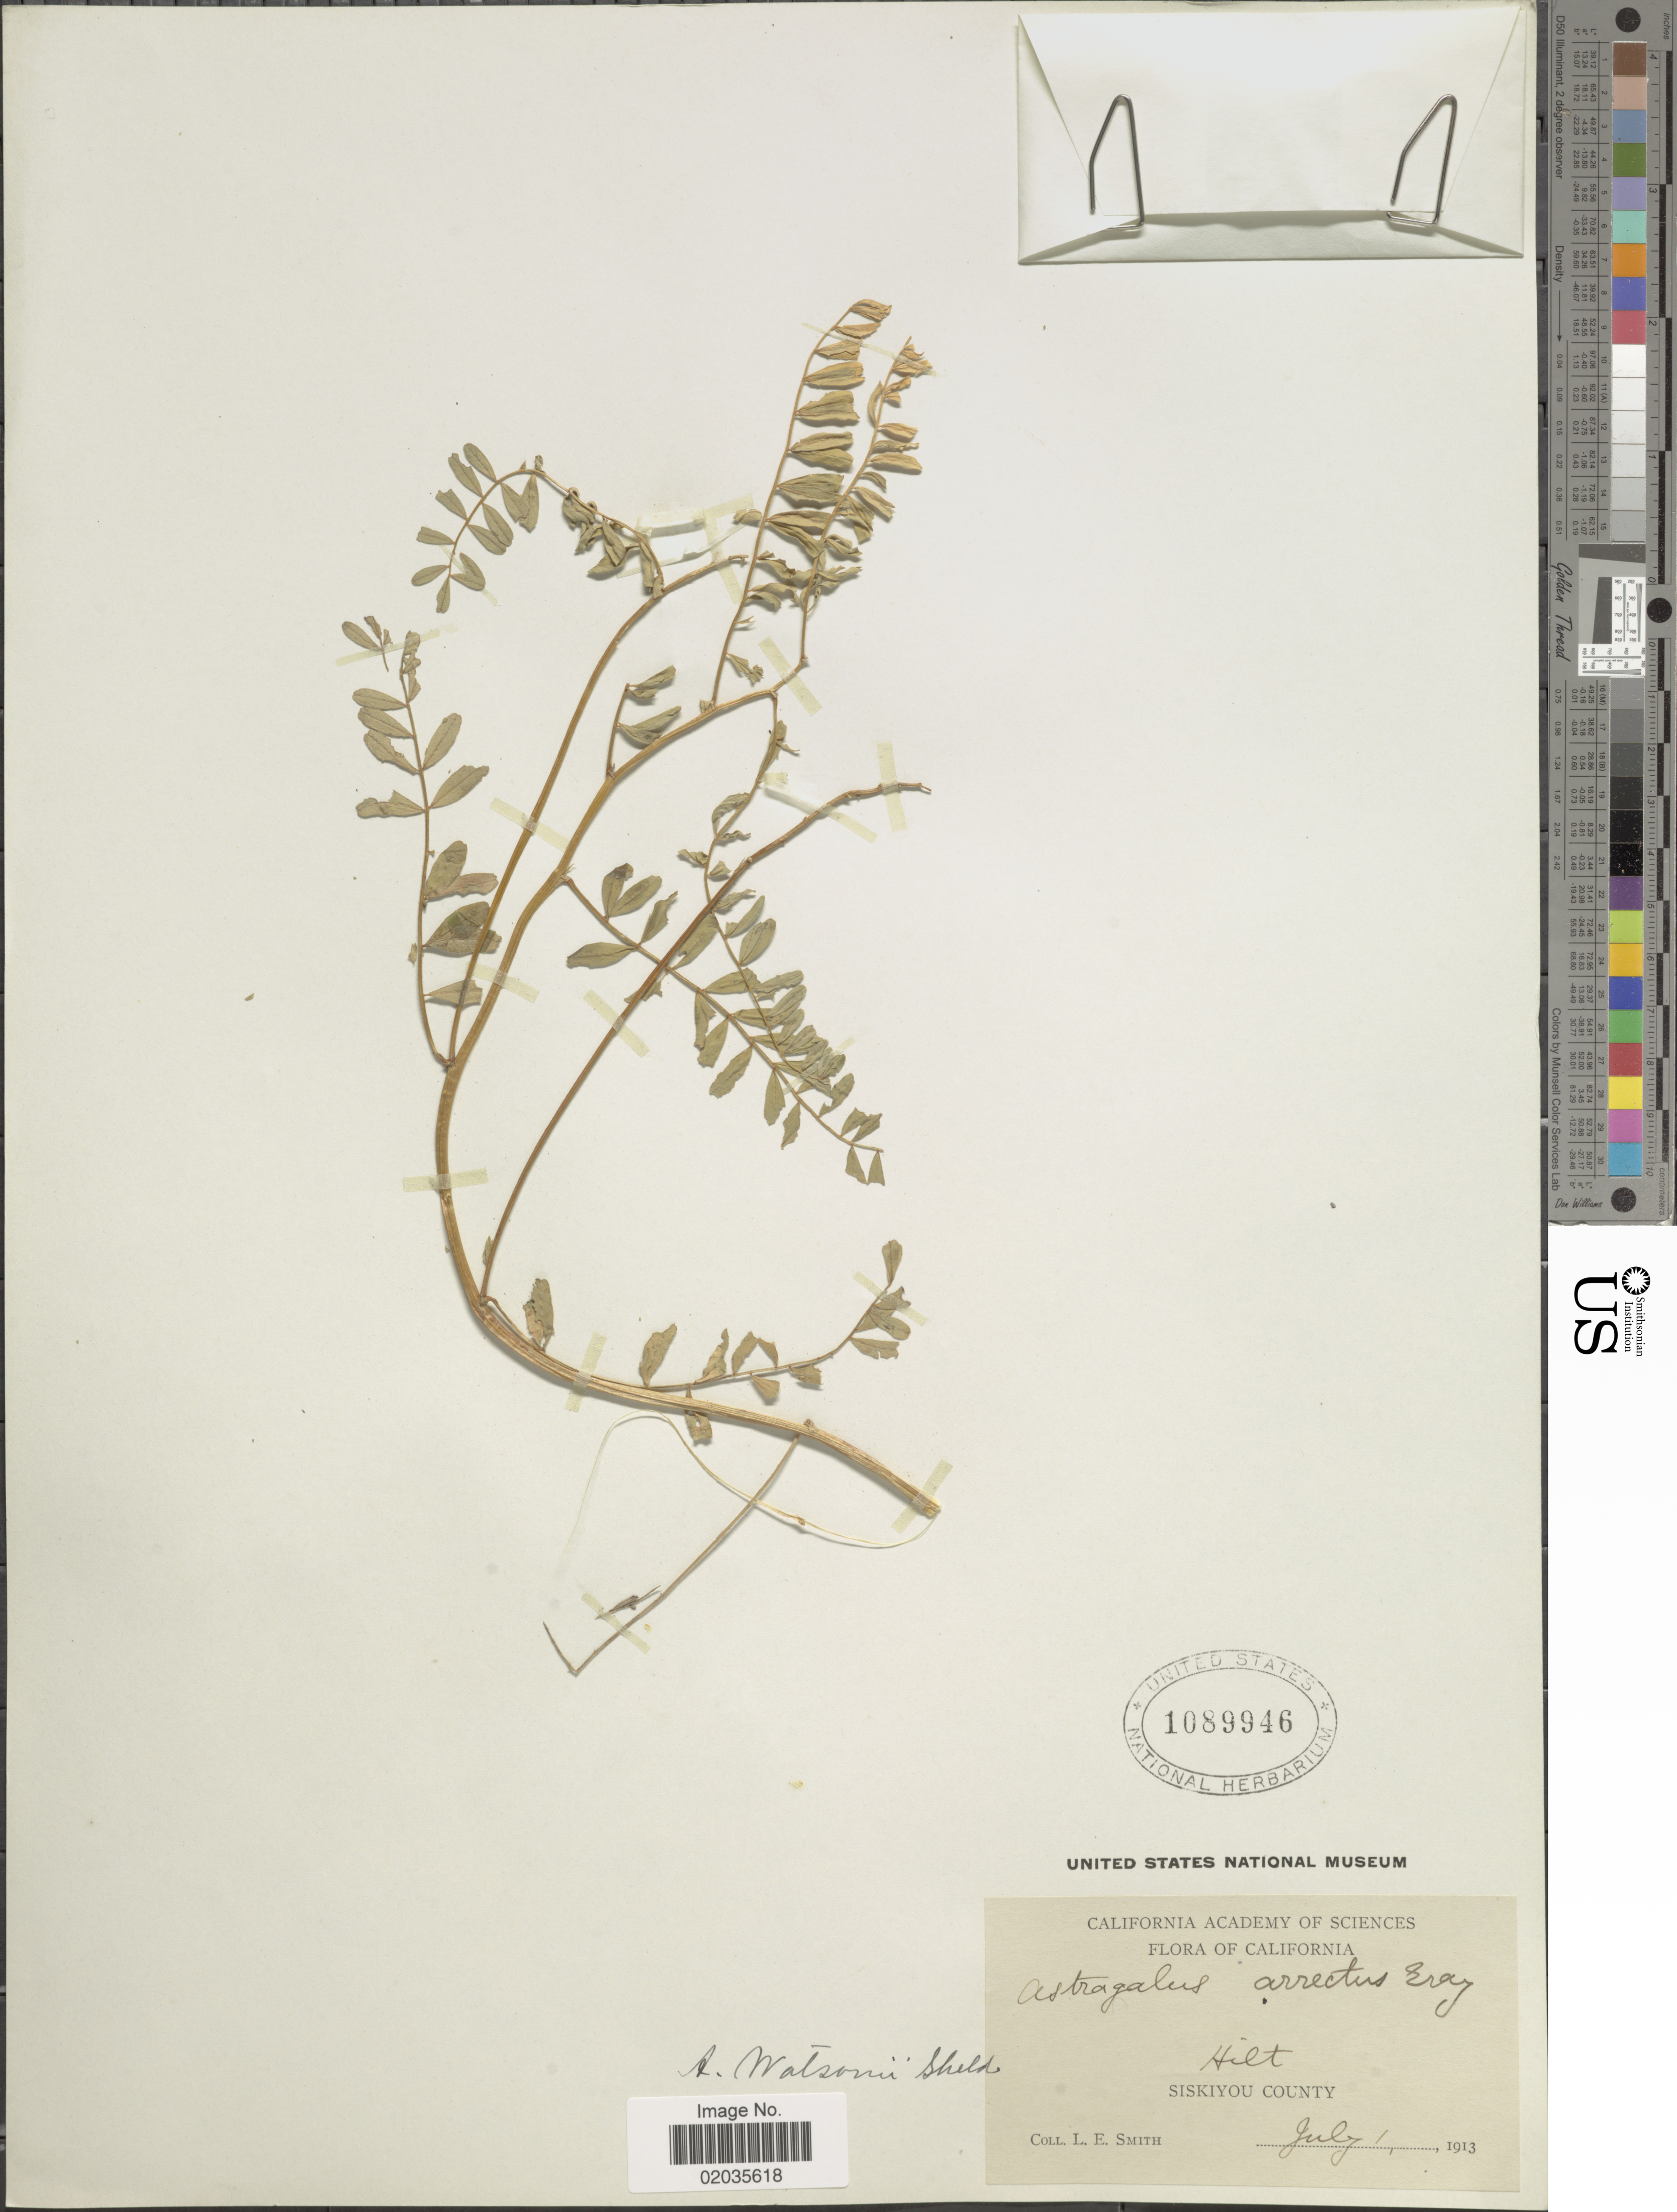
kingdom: Plantae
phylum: Tracheophyta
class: Magnoliopsida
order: Fabales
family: Fabaceae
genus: Astragalus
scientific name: Astragalus watsonii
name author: E. Sheld.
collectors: L. E. Smith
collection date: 1913-07-01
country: United States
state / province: California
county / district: Siskiyou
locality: Siskiyou County. Hilt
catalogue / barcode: US 1089946